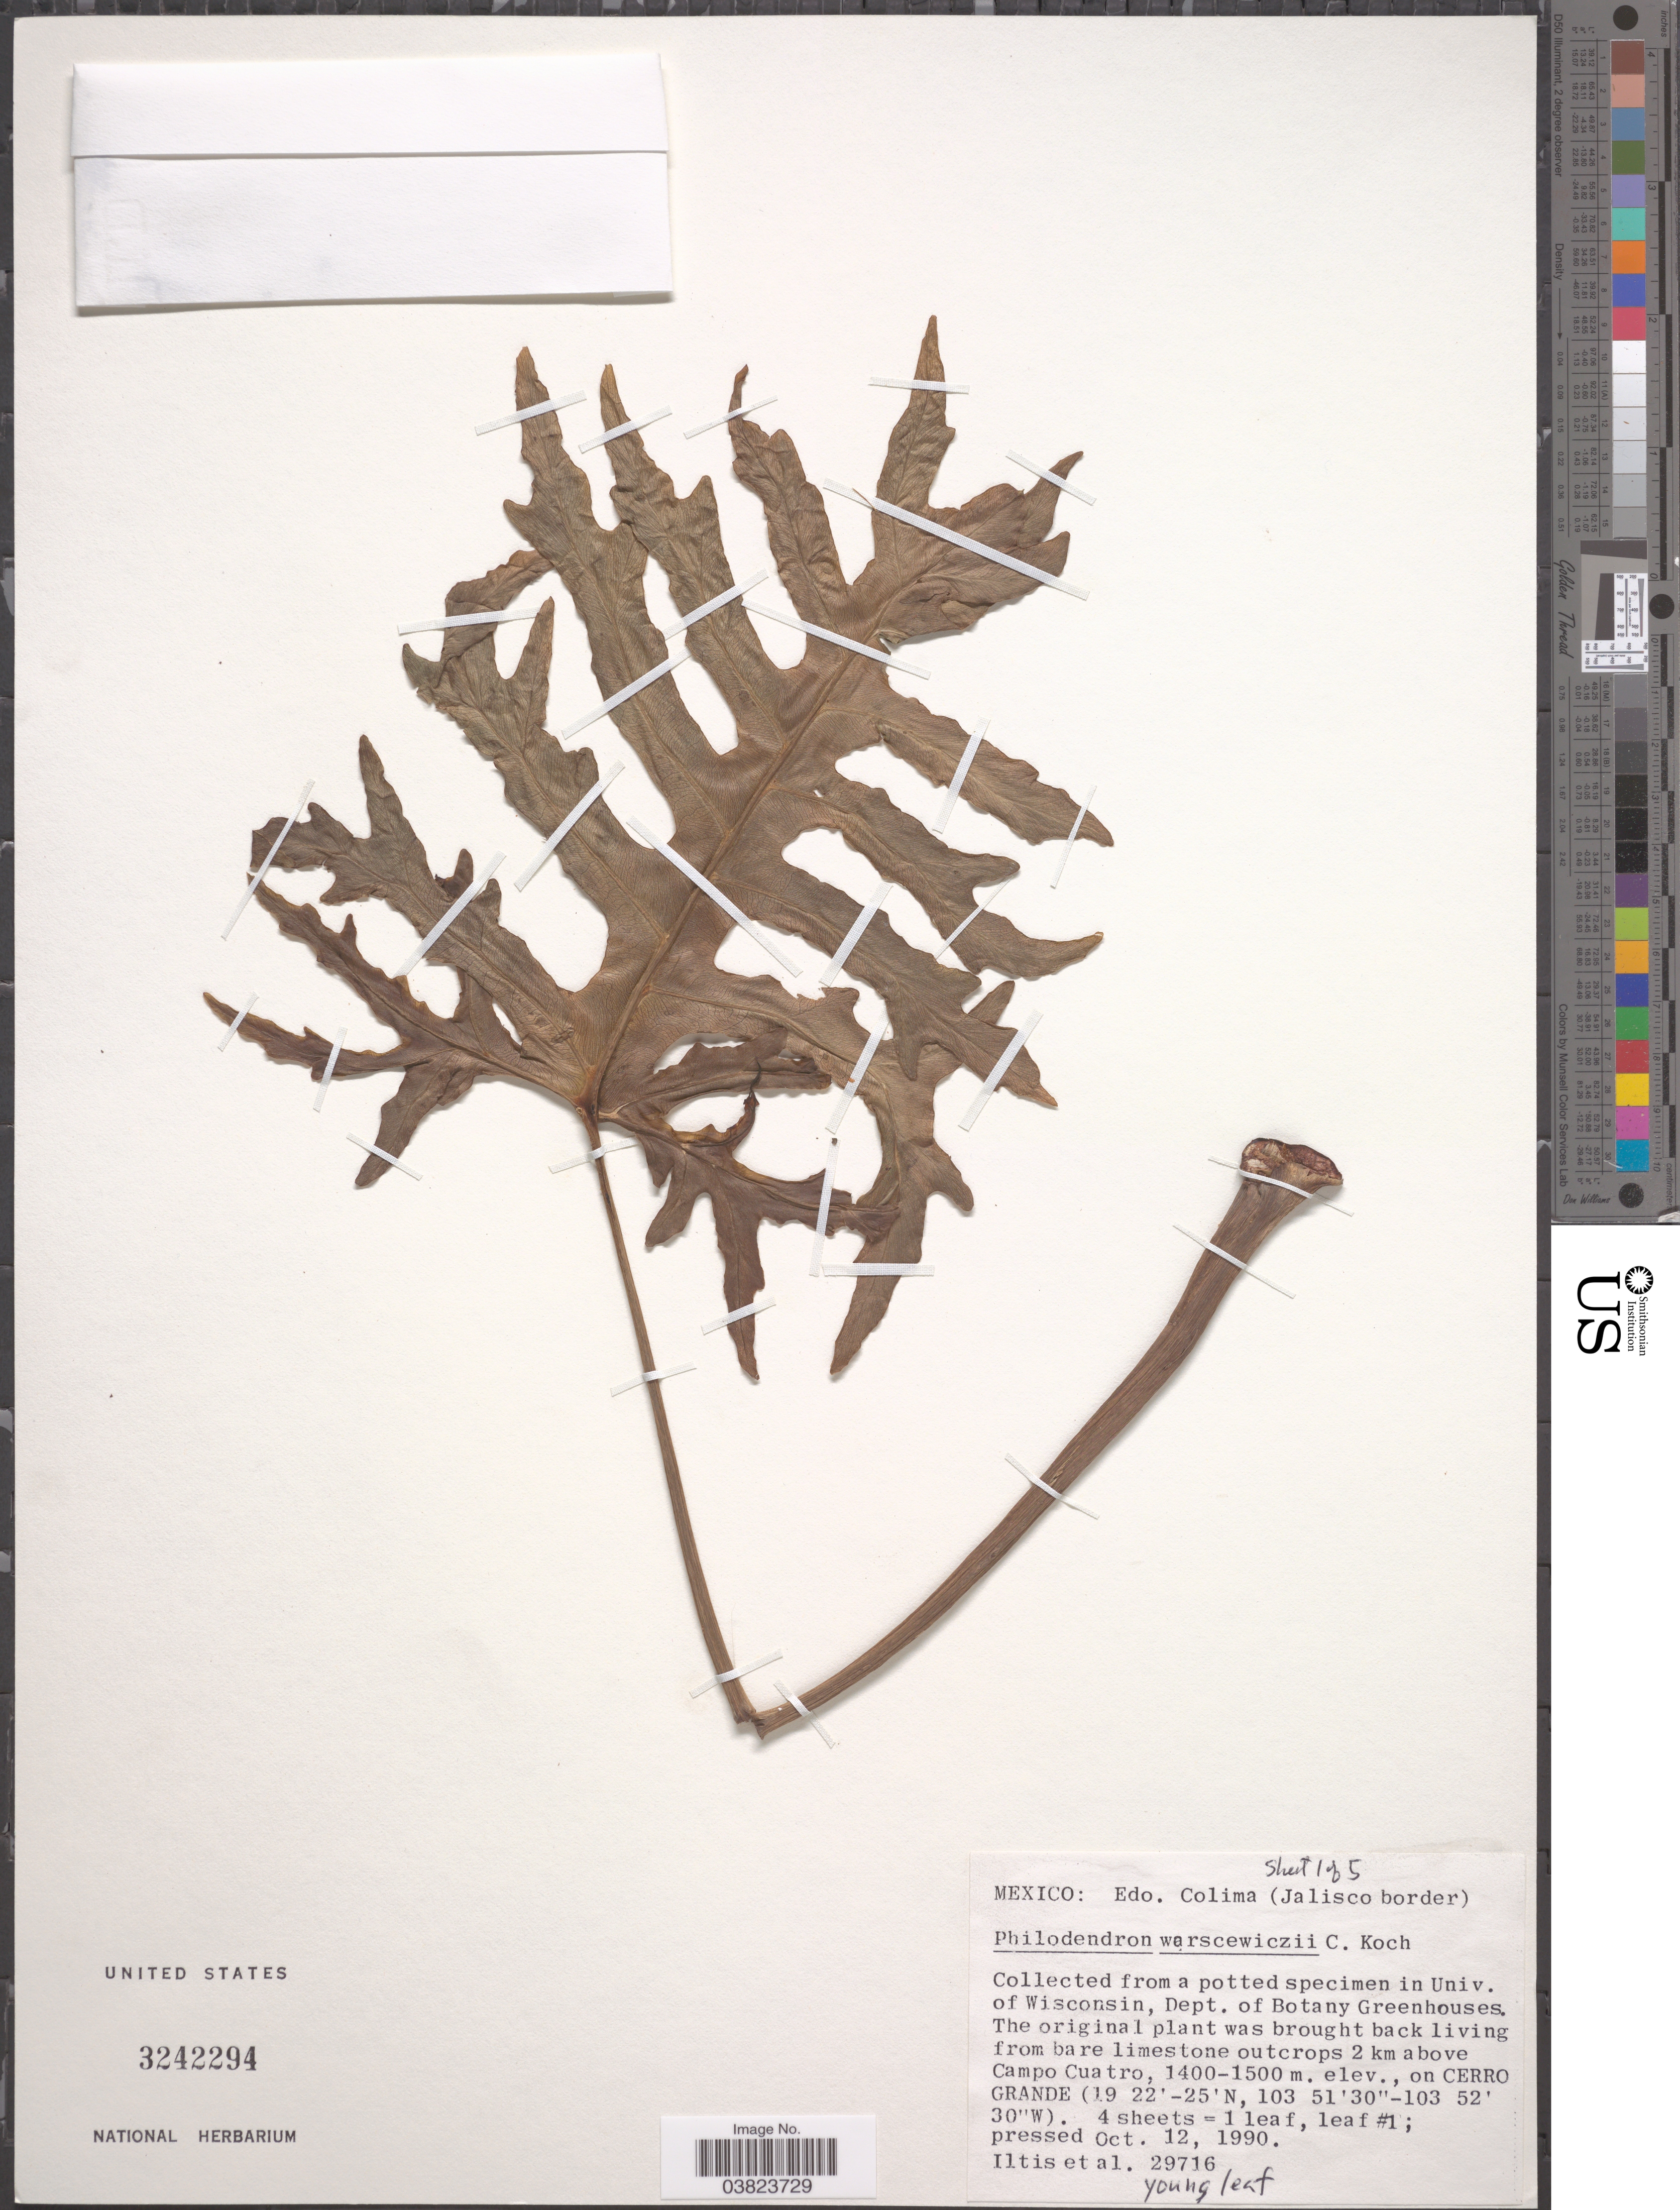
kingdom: Plantae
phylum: Tracheophyta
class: Liliopsida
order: Alismatales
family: Araceae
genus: Philodendron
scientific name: Philodendron warszewiczii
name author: K. Koch & C.D. Bouché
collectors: -- Iltis & et al.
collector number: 29716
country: United States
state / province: Wisconsin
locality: A potted specimen in Univ of Wisconsin, Dept. of Botany Greenhouses.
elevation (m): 1400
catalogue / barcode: US 3242294